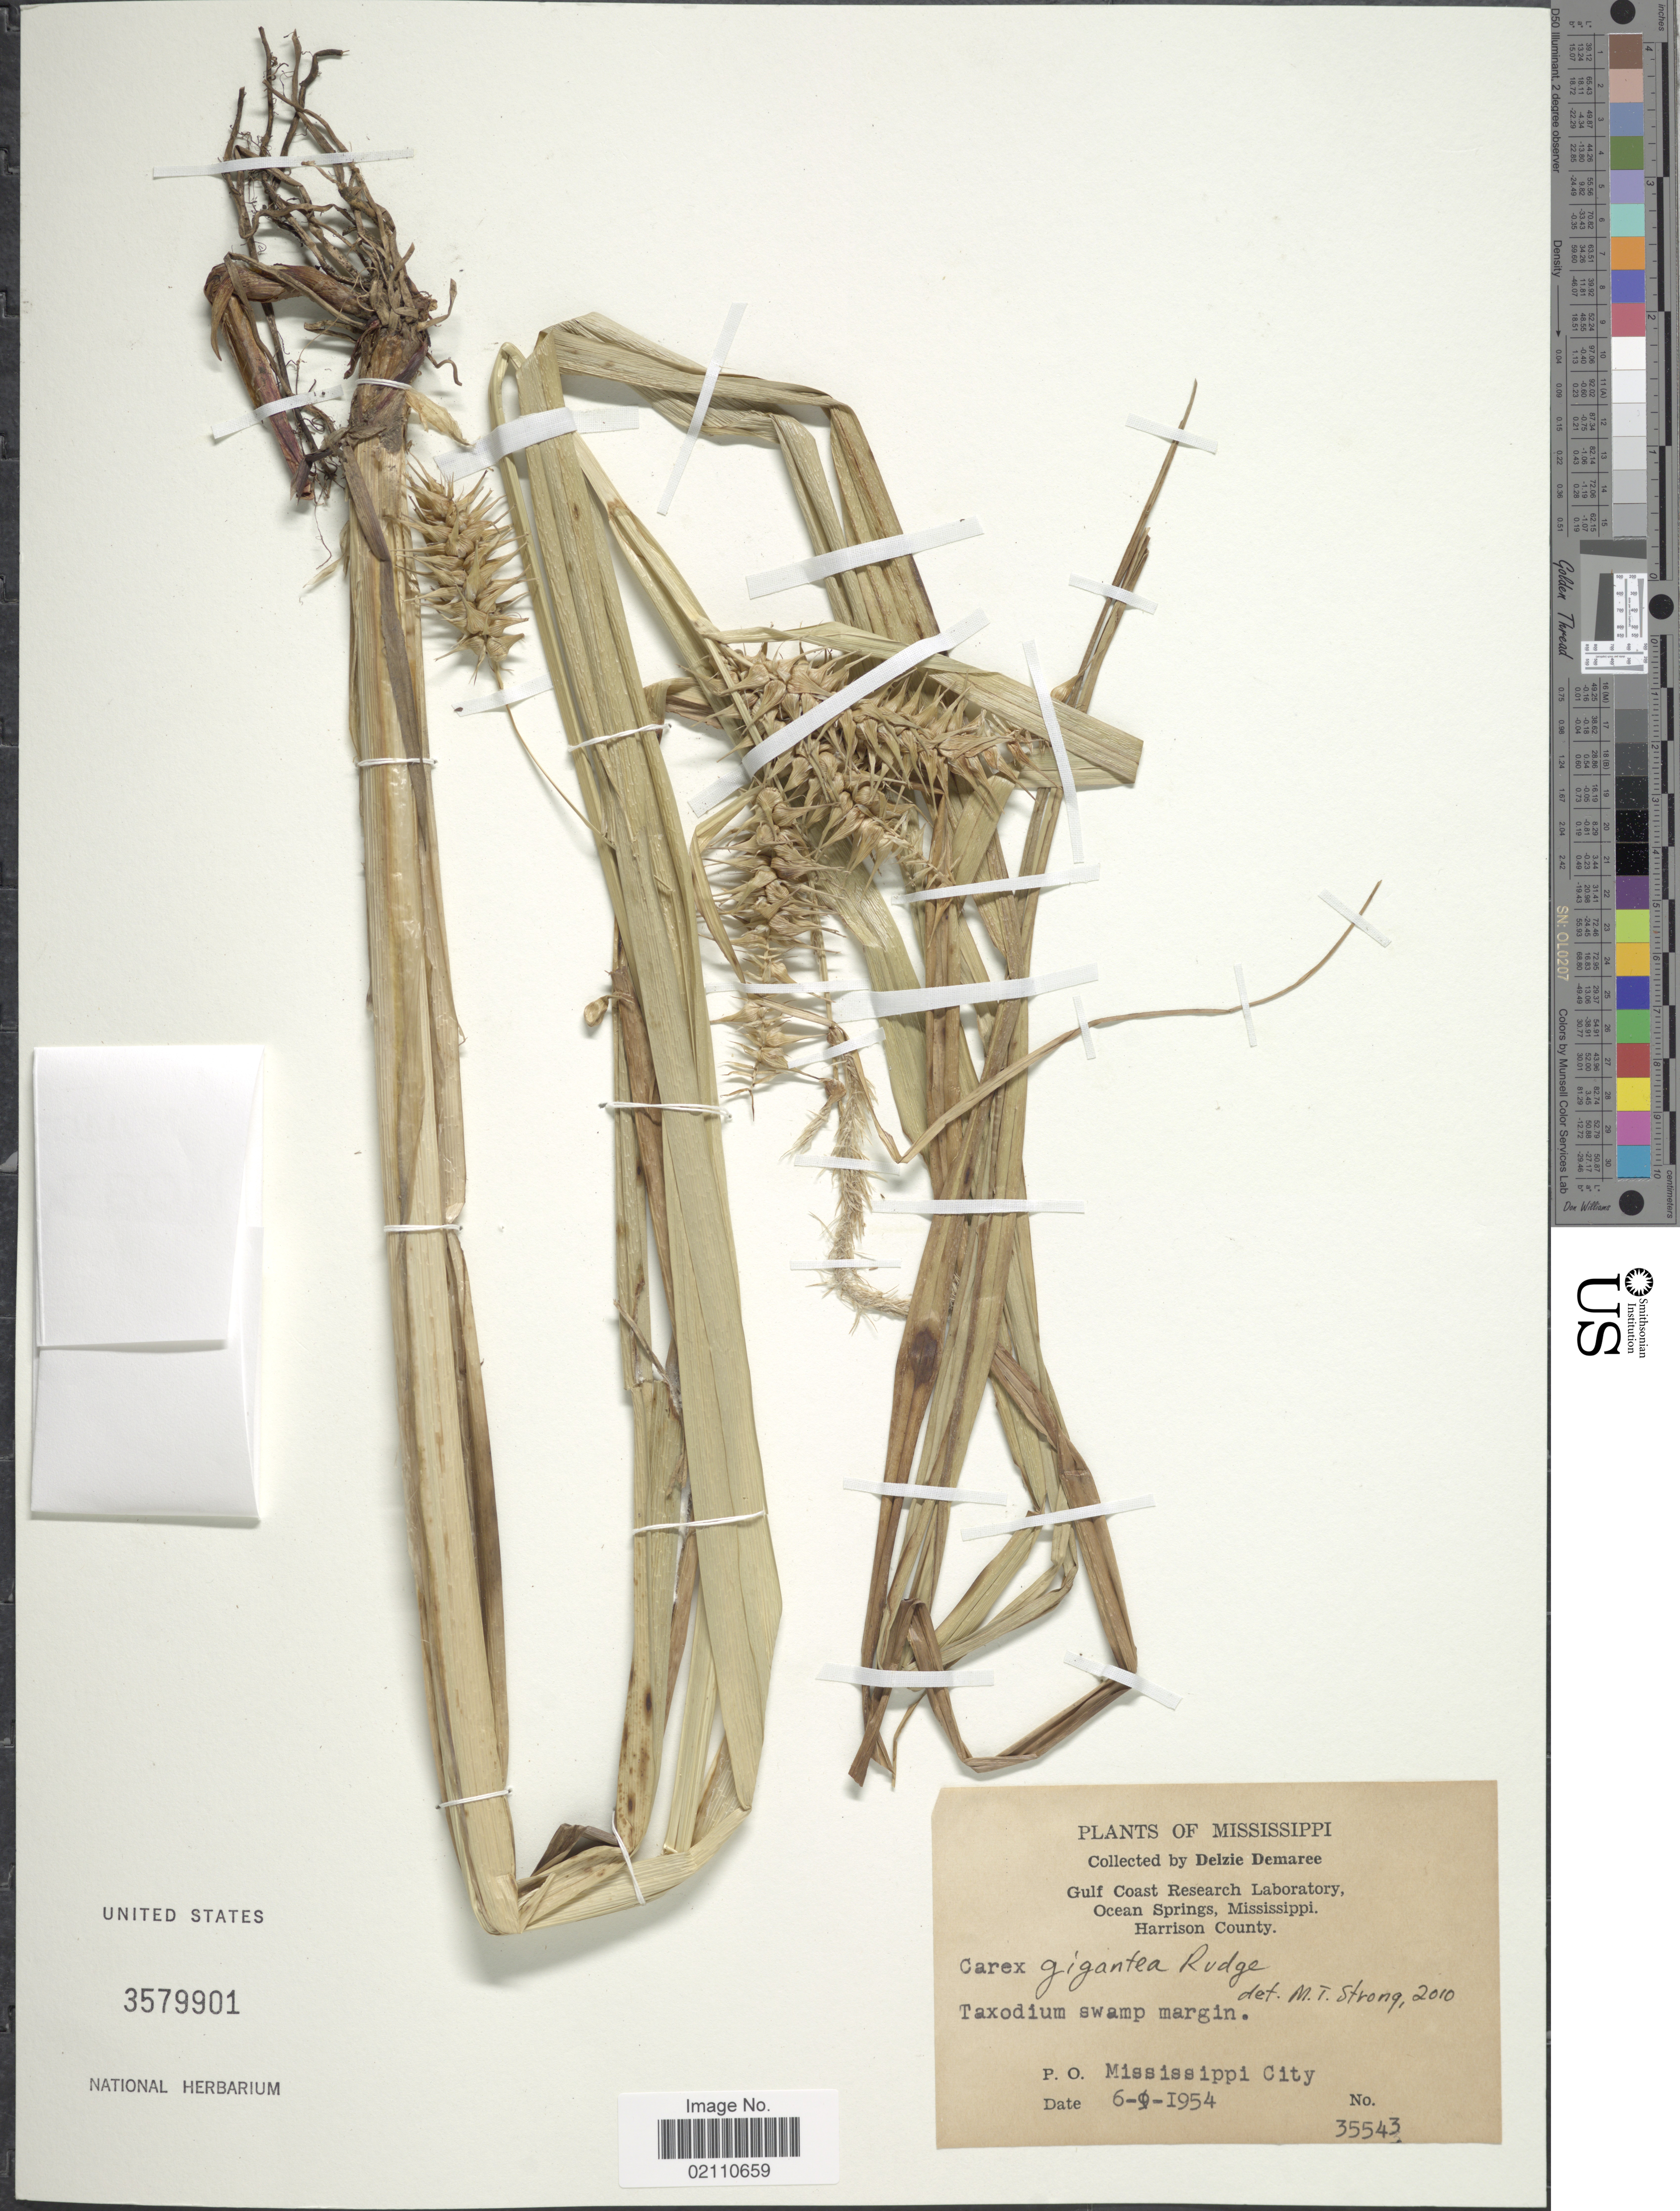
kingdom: Plantae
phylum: Tracheophyta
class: Liliopsida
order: Poales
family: Cyperaceae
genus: Carex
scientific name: Carex gigantea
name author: Rudge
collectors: D. Demaree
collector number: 35543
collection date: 1954-06-09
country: United States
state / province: Mississippi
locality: Gulf Coast Research Laboratory, Ocean Springs, Harrison County, P.O. Mississippi City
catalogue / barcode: US 3579901